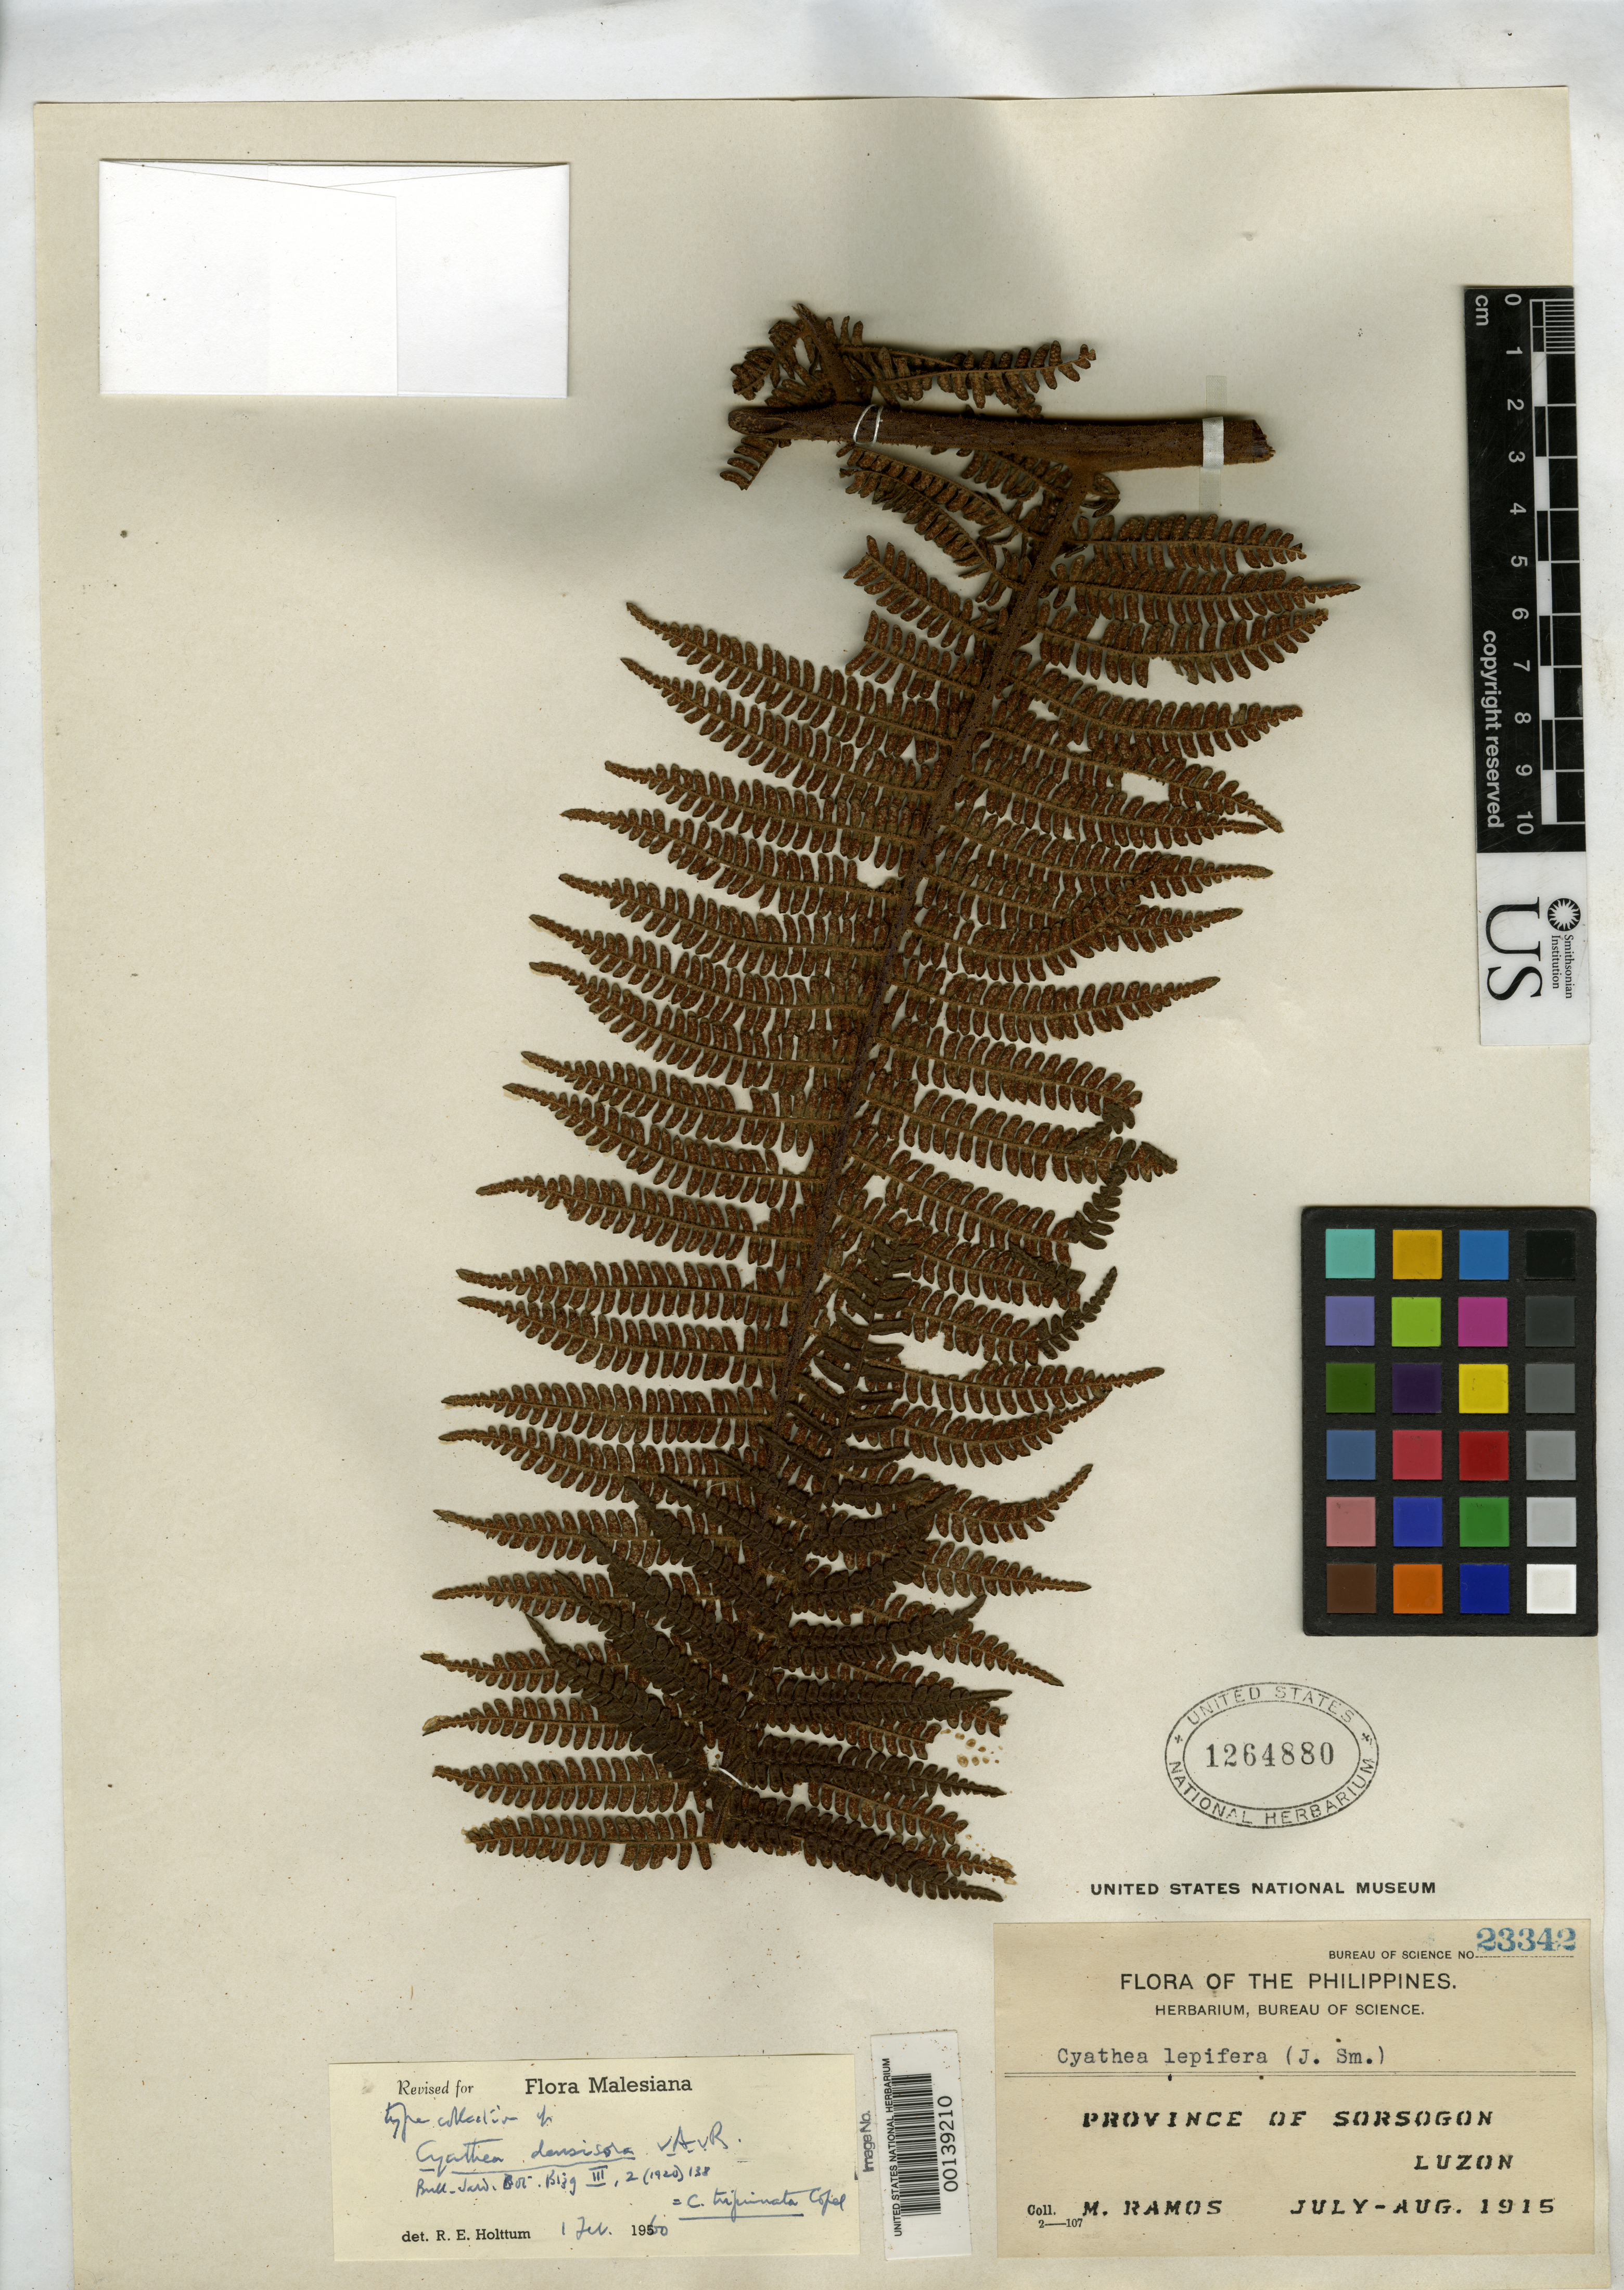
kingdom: Plantae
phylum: Tracheophyta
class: Polypodiopsida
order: Cyatheales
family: Cyatheaceae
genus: Cyathea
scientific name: Cyathea densisora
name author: Alderw.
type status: Isotype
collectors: M. Ramos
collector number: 23342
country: Philippines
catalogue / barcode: US 1264880